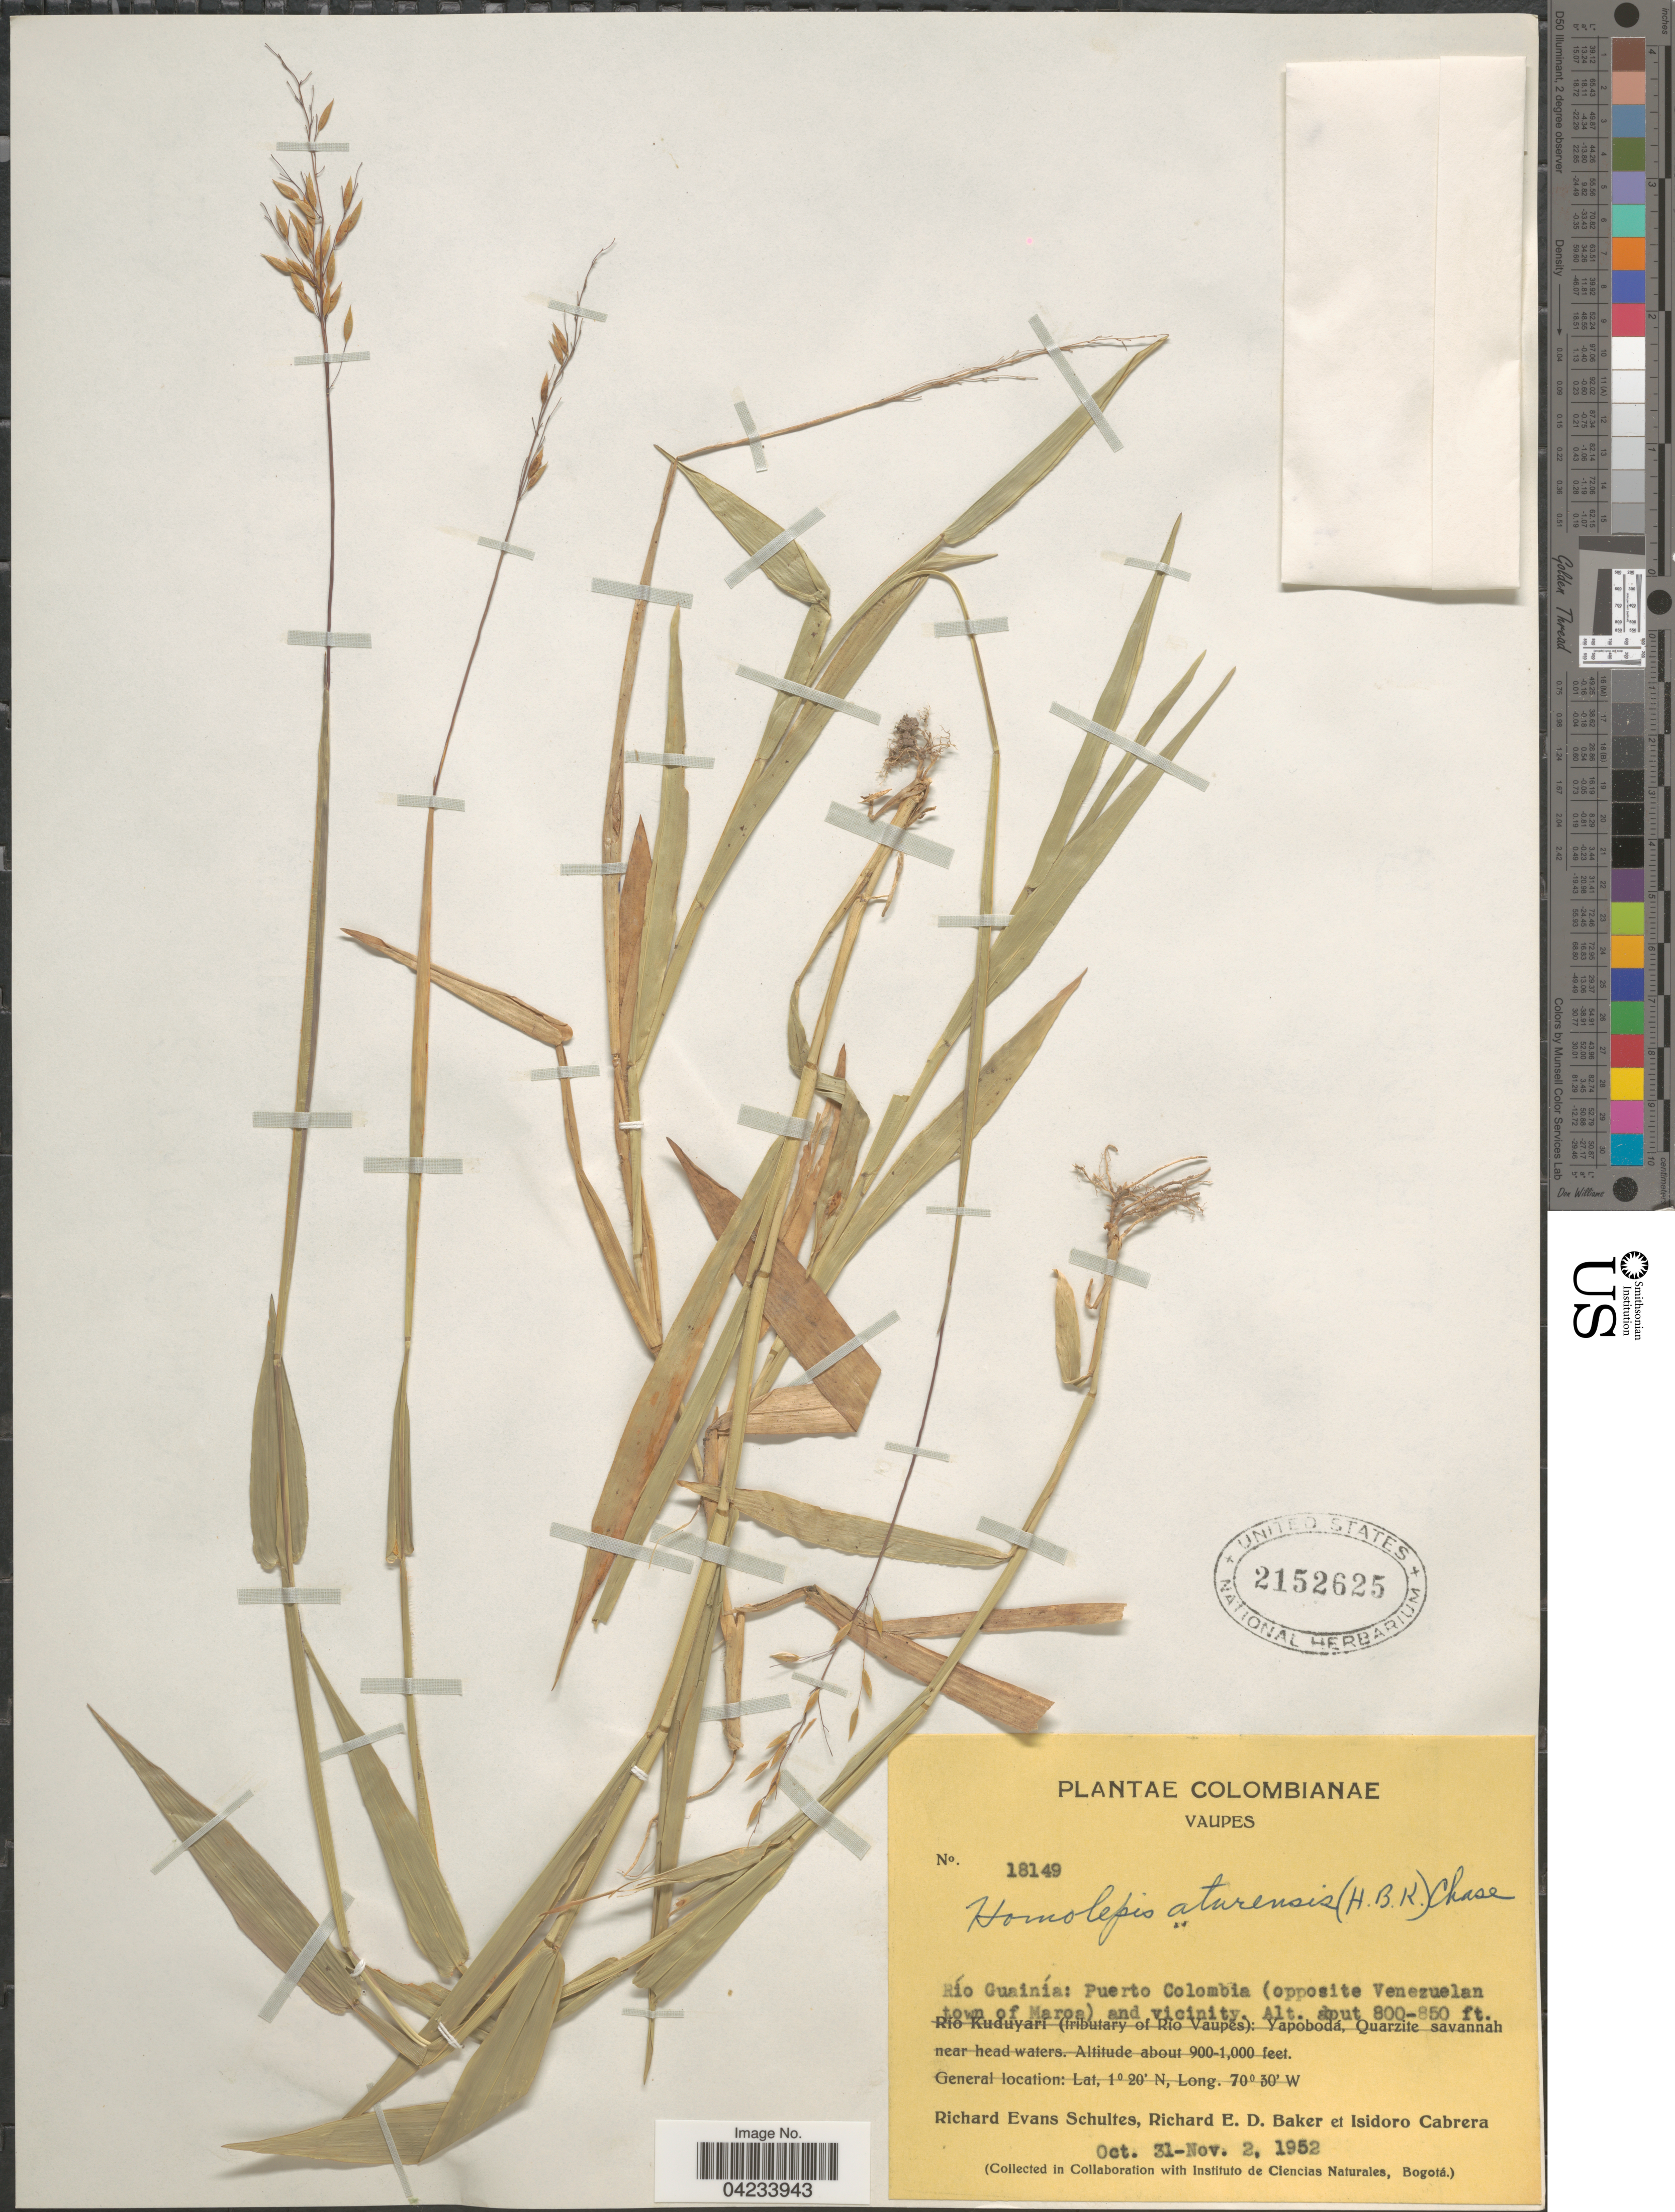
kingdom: Plantae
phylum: Tracheophyta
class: Liliopsida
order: Poales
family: Poaceae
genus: Homolepis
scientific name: Homolepis aturensis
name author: (Kunth) Chase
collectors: R. E. Schultes, R. E. D. Baker & I. Cabrera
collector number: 18149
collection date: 1952-10-31/1952-11-02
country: Colombia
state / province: Vaupés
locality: Río Guainía: Puerto Colombia (opposite Venezuelan town of Maroa) and vicinity.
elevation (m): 244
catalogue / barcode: US 2152625